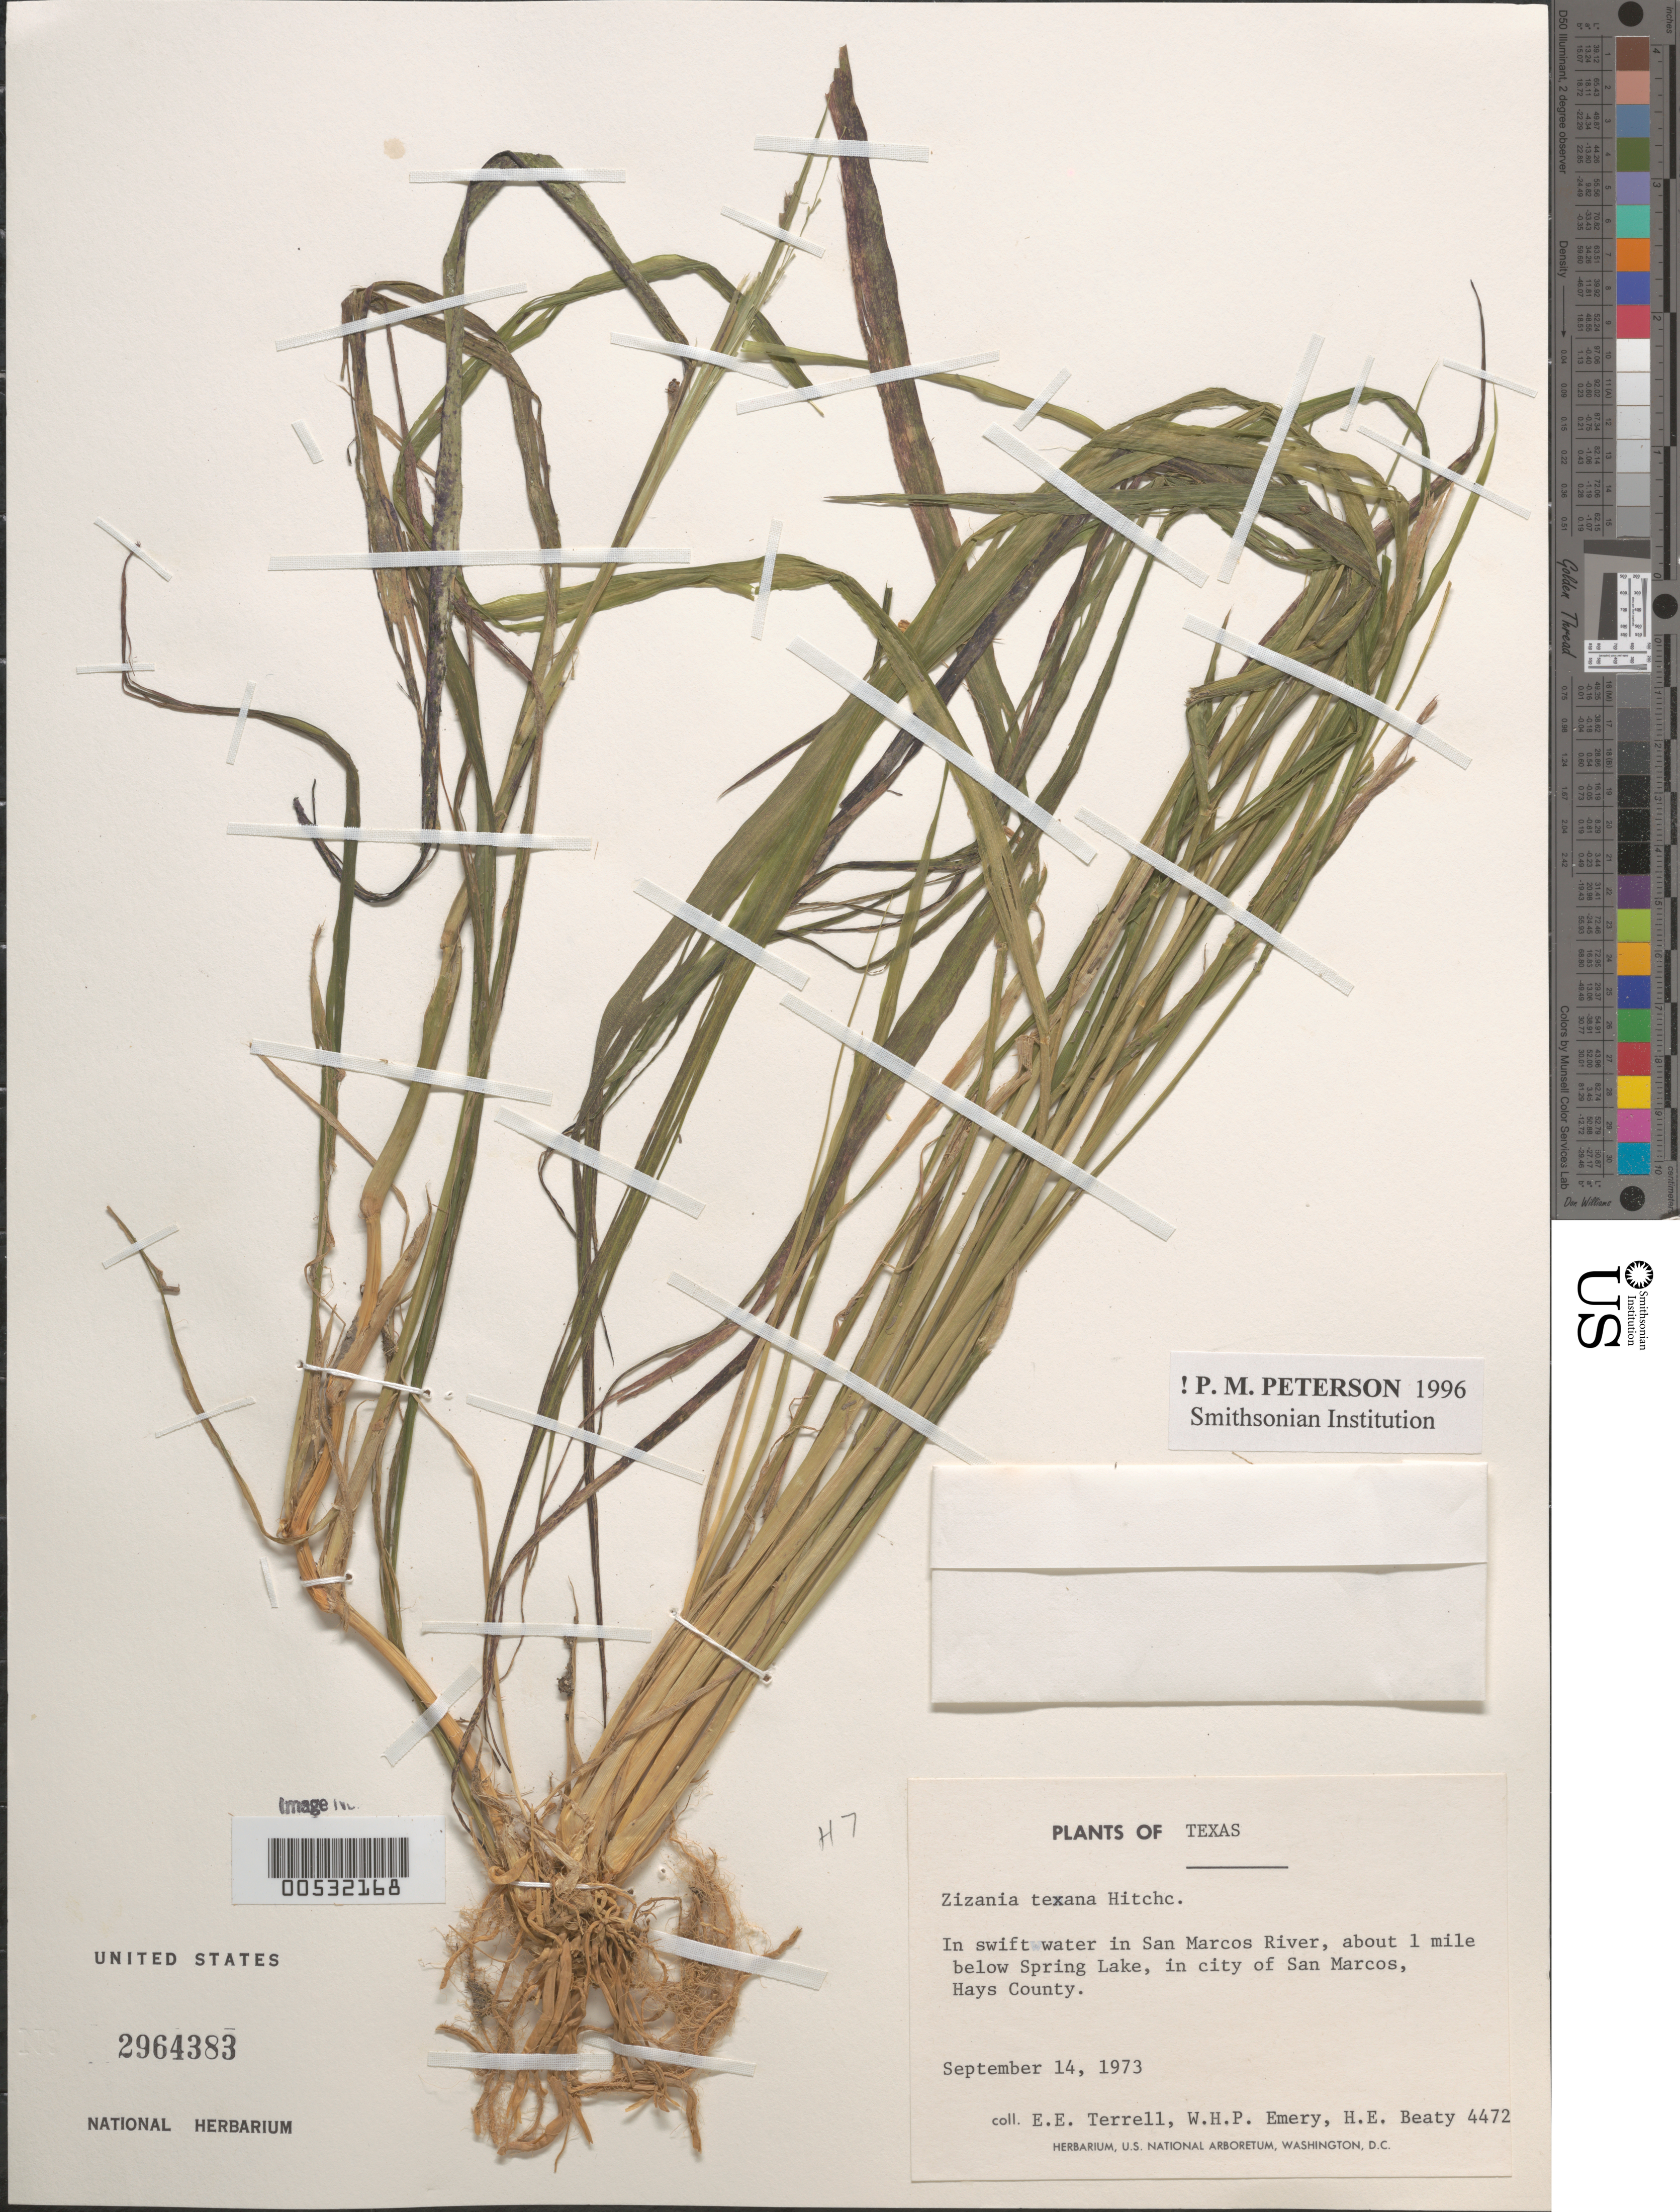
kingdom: Plantae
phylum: Tracheophyta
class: Liliopsida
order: Poales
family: Poaceae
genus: Zizania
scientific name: Zizania texana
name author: Hitchc.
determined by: Peterson, Paul M., (BOT), Smithsonian Institution - National Museum of Natural History (UNITED STATES)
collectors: E. E. Terrell, W. Emery & H. Beaty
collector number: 4472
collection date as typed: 14 Sep 1973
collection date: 1973-09-14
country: United States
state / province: Texas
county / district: Hays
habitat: In swift water.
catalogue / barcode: US 2964383